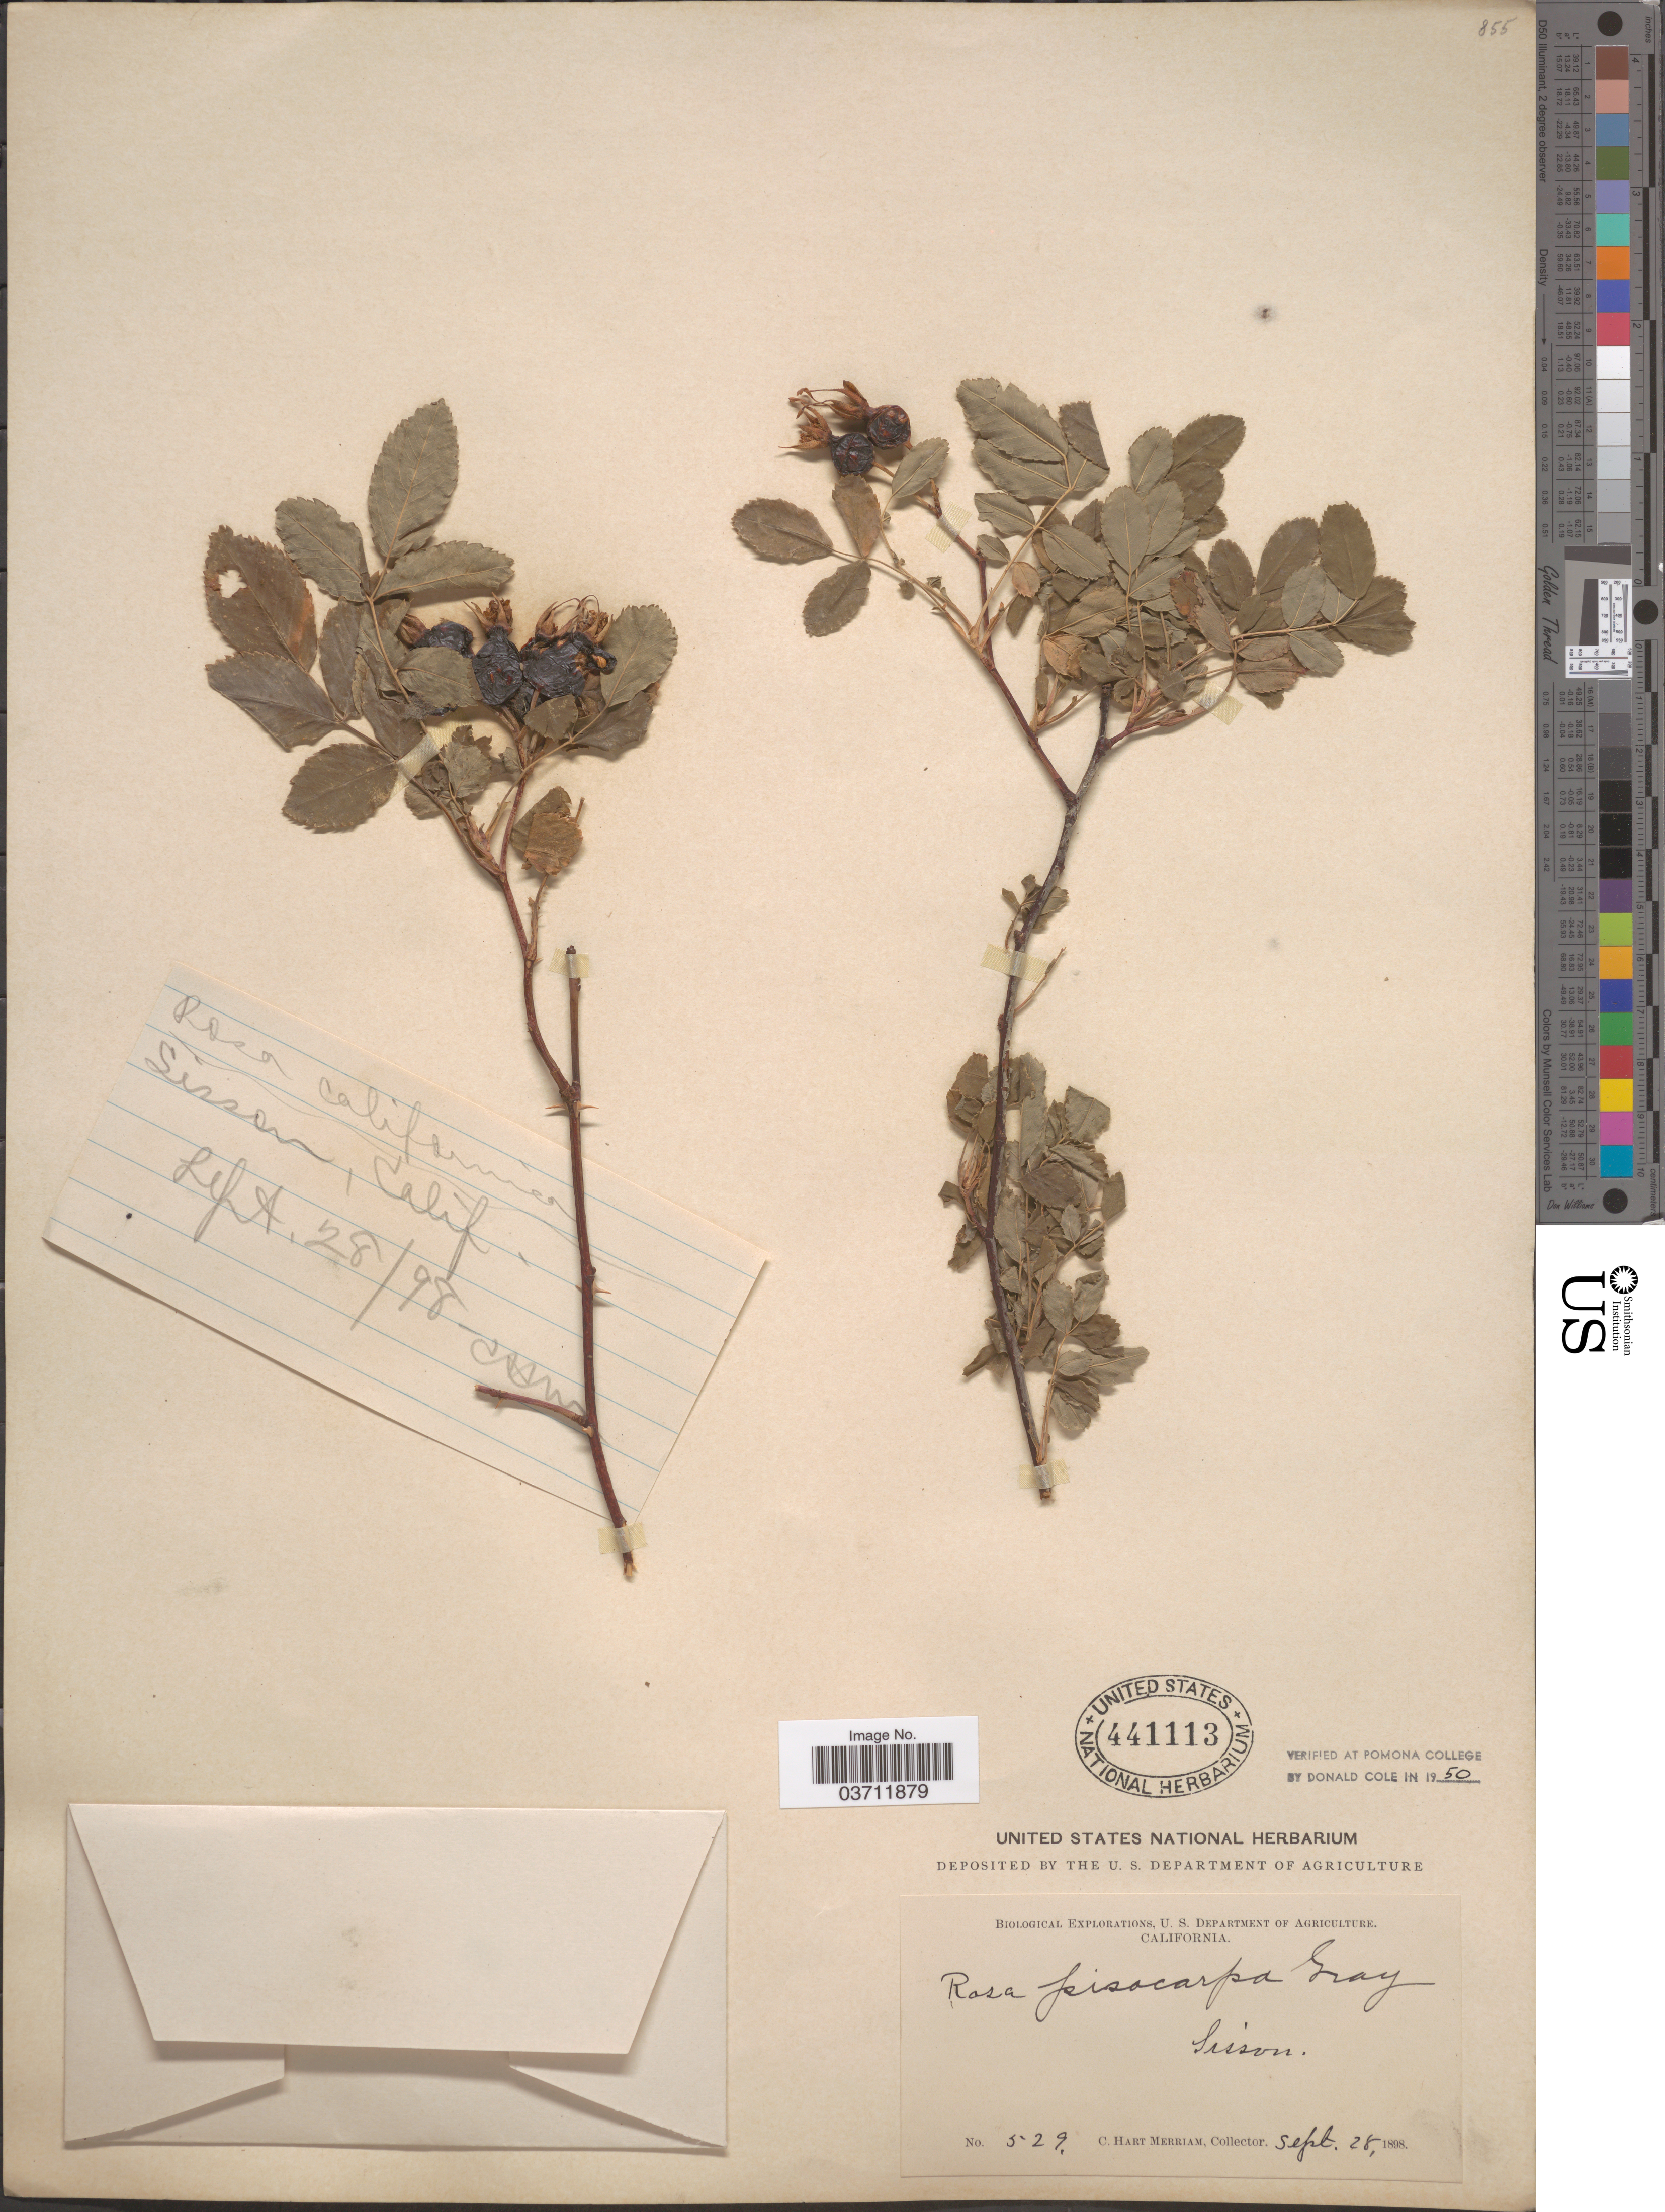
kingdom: Plantae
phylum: Tracheophyta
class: Magnoliopsida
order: Rosales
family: Rosaceae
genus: Rosa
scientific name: Rosa pisocarpa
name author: A. Gray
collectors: C. Merriam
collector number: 529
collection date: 1898-09-28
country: United States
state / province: California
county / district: Siskiyou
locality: Sisson.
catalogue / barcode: US 441113